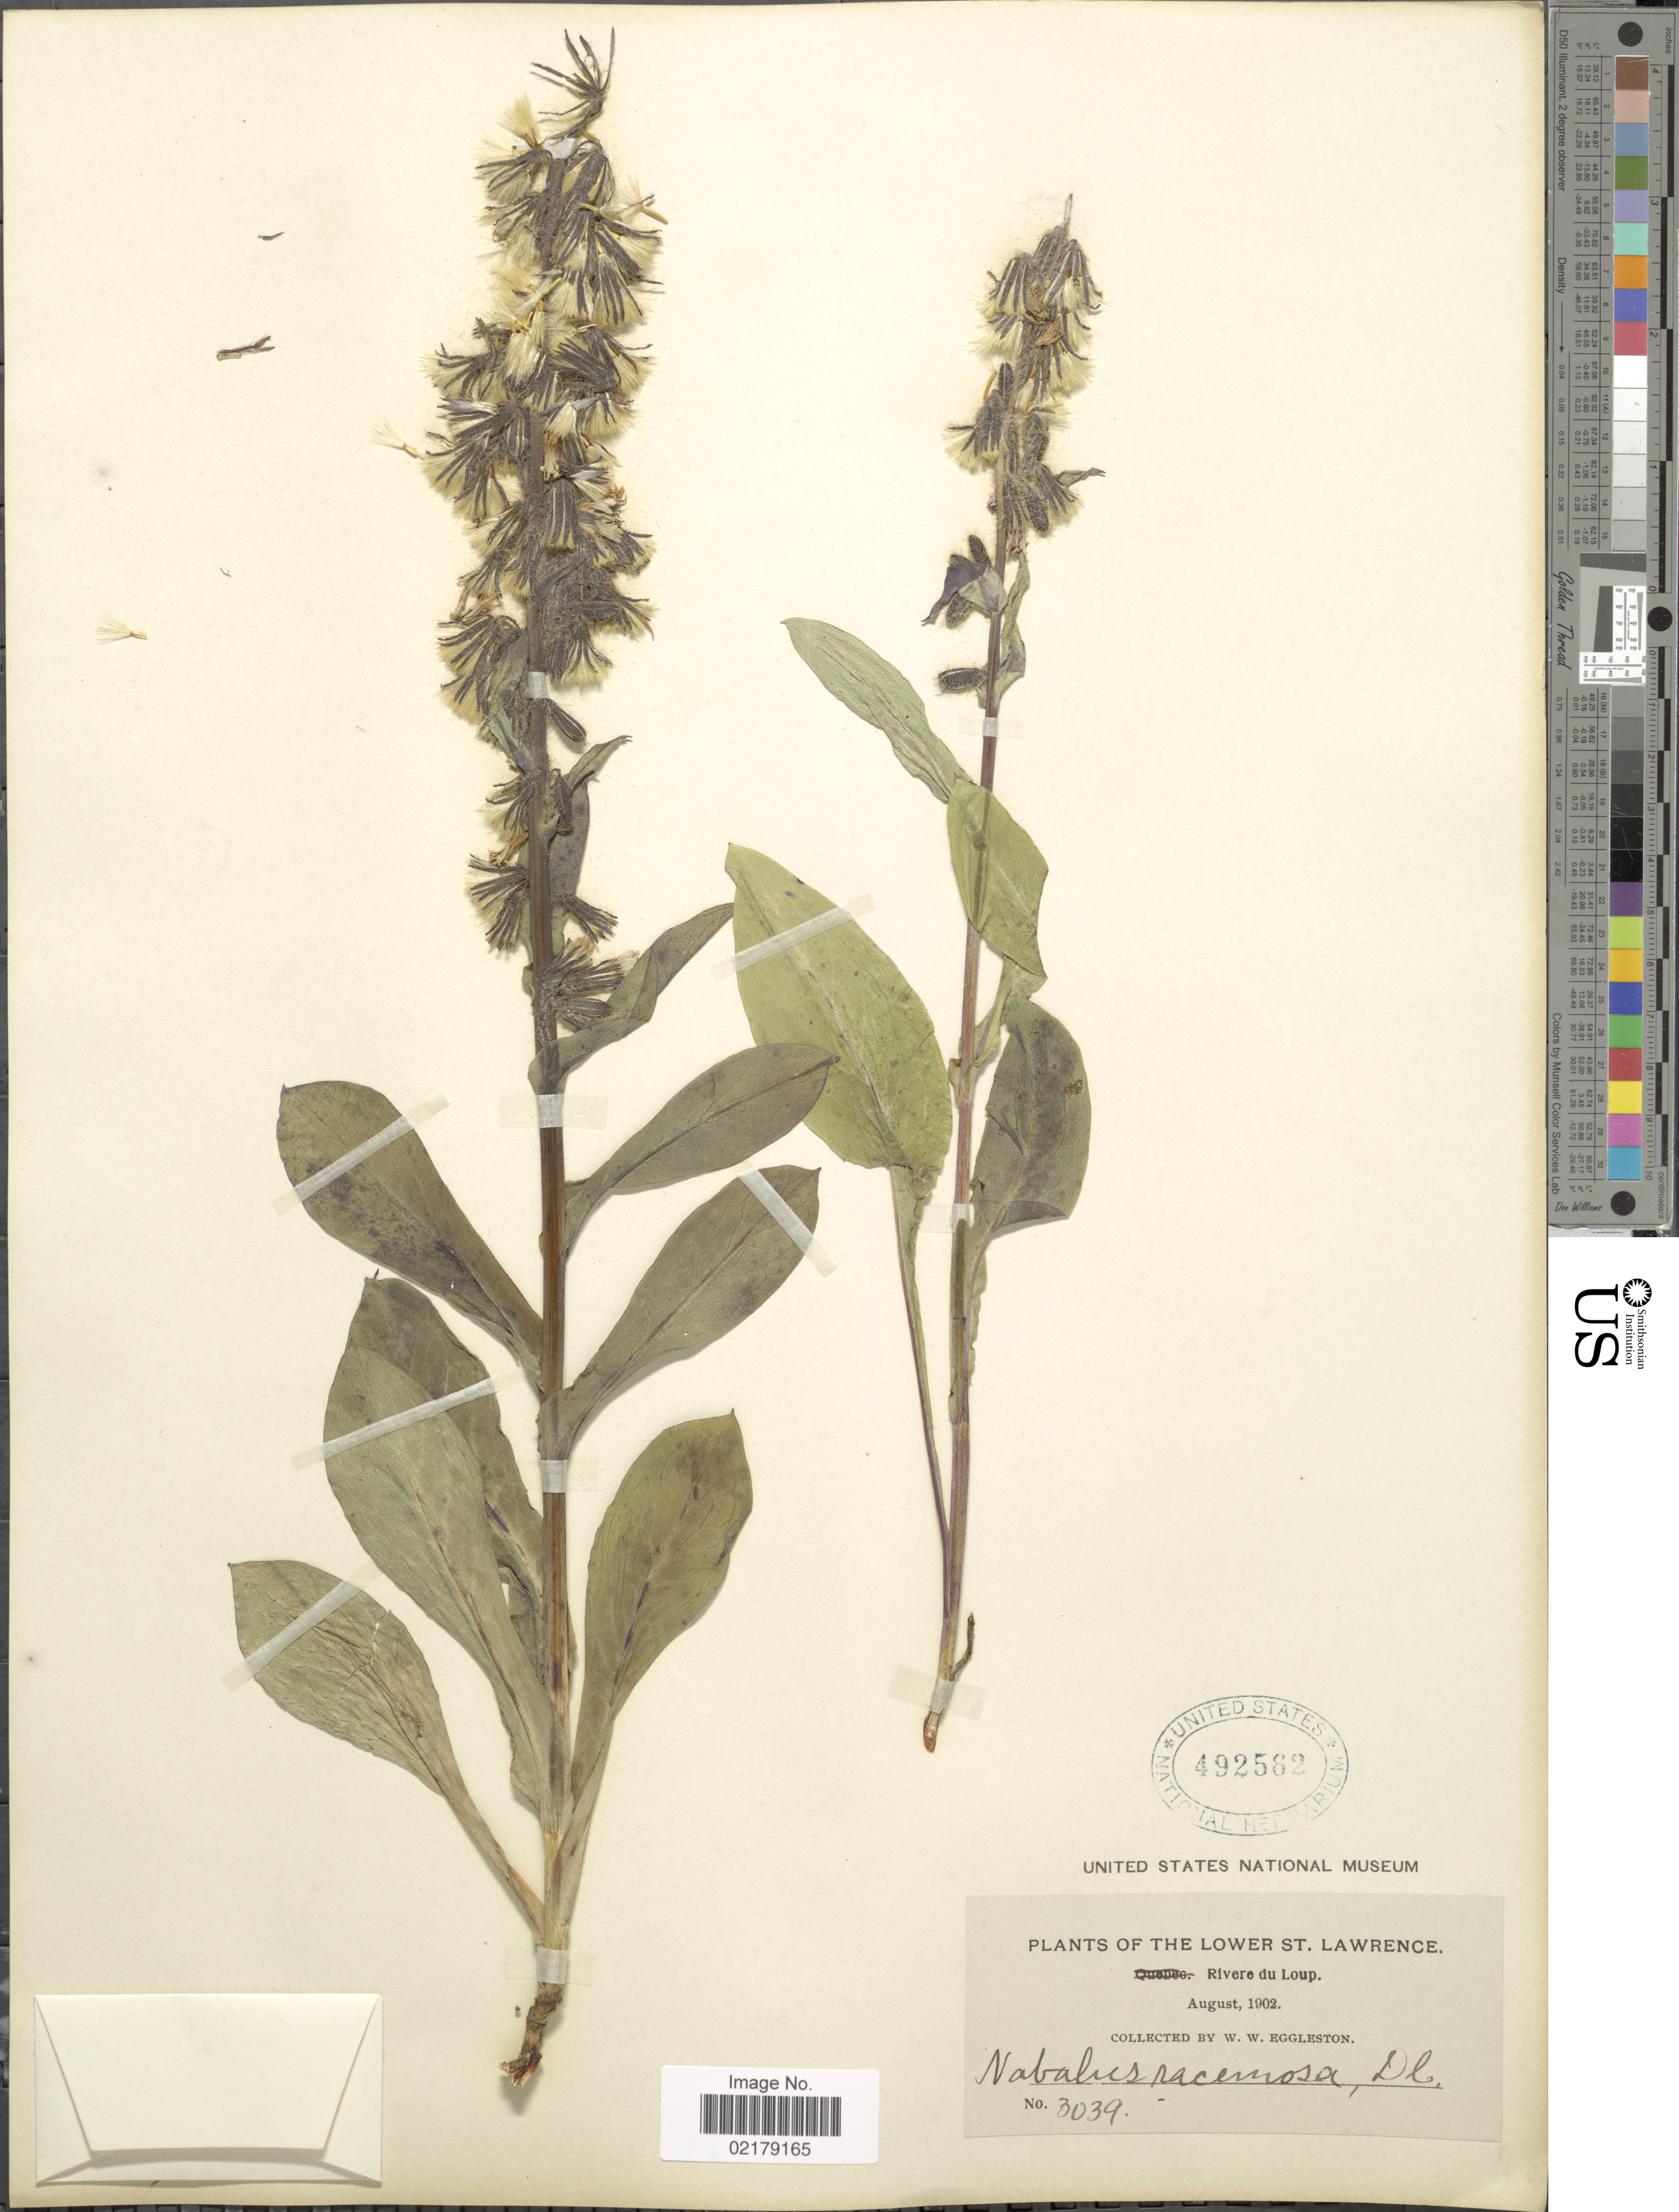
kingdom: Plantae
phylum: Tracheophyta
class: Magnoliopsida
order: Asterales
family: Asteraceae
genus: Nabalus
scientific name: Nabalus racemosus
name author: (Michx.) Hook.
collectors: W. W. Eggleston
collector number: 3039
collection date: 1902-08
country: Canada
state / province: Quebec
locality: The Lower St Lawrence, Rivere du Loup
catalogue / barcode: US 492562